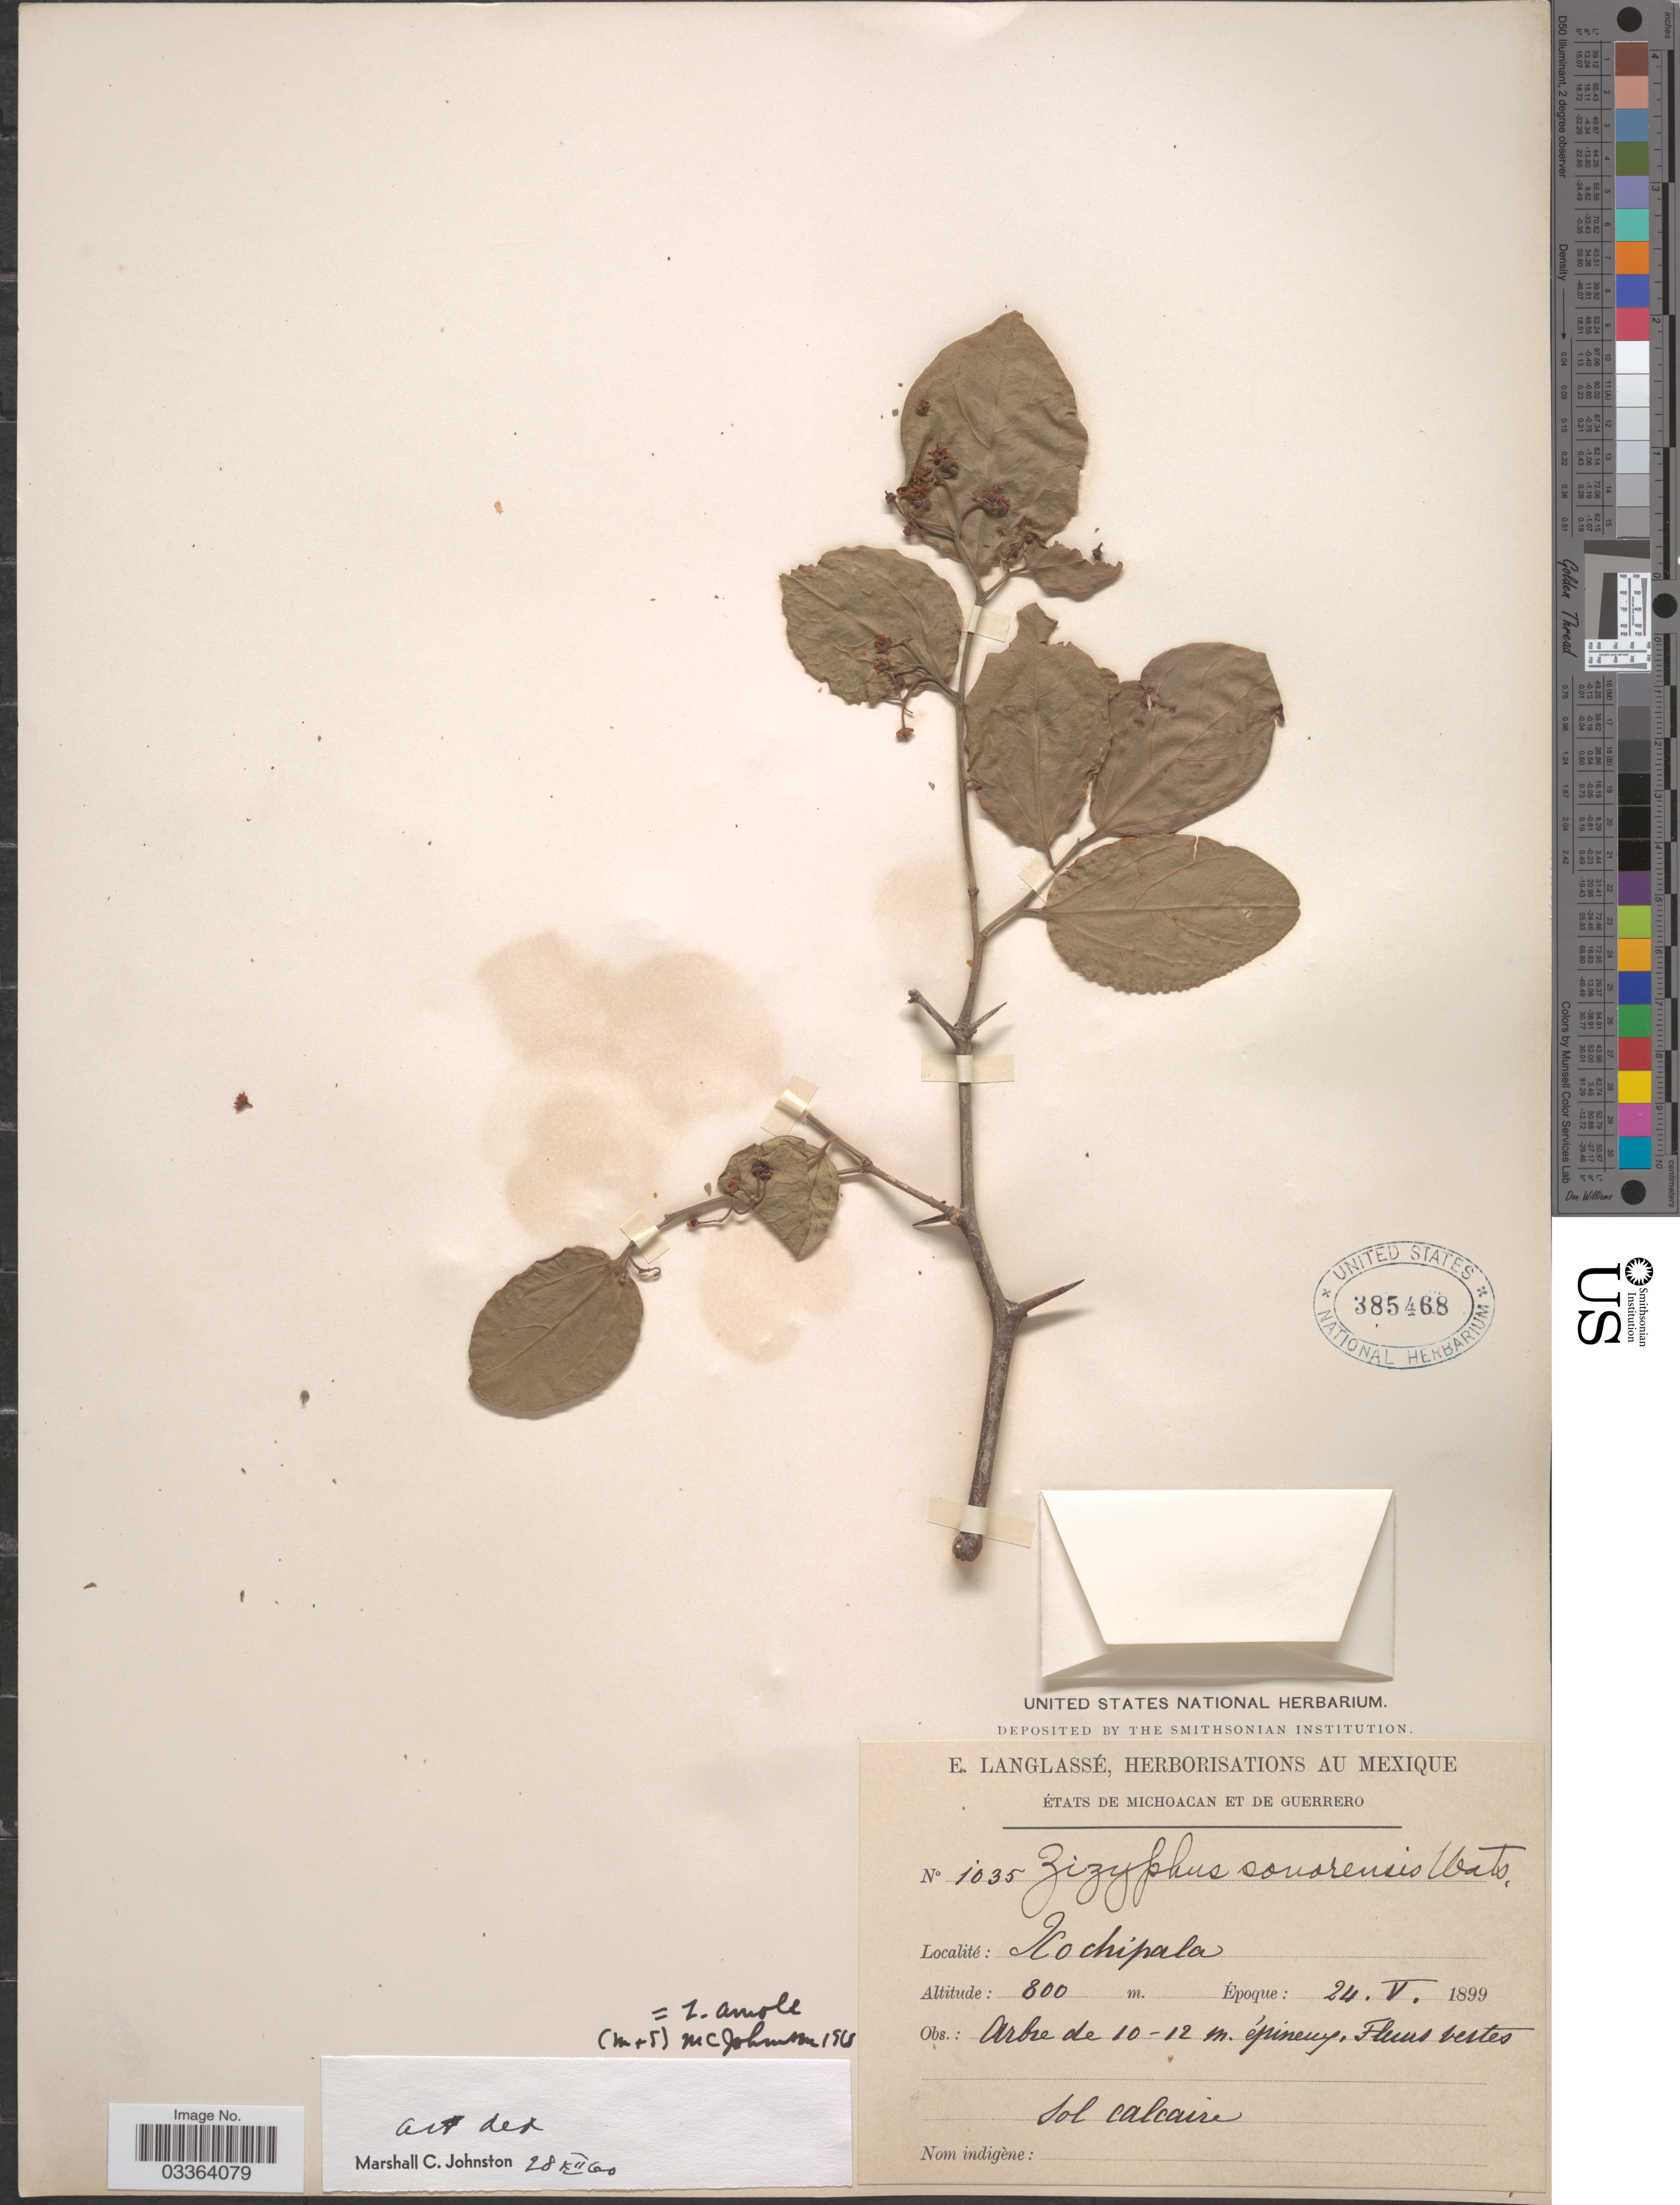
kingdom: Plantae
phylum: Tracheophyta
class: Magnoliopsida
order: Rosales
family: Rhamnaceae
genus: Sarcomphalus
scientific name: Sarcomphalus amole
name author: (Sessé & Moc.) Hauenschild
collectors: E. Langlassé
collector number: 1035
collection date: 1899-05-24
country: Mexico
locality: États de Michoacan et de Guerrero. Xochipala.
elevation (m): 800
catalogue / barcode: US 385468